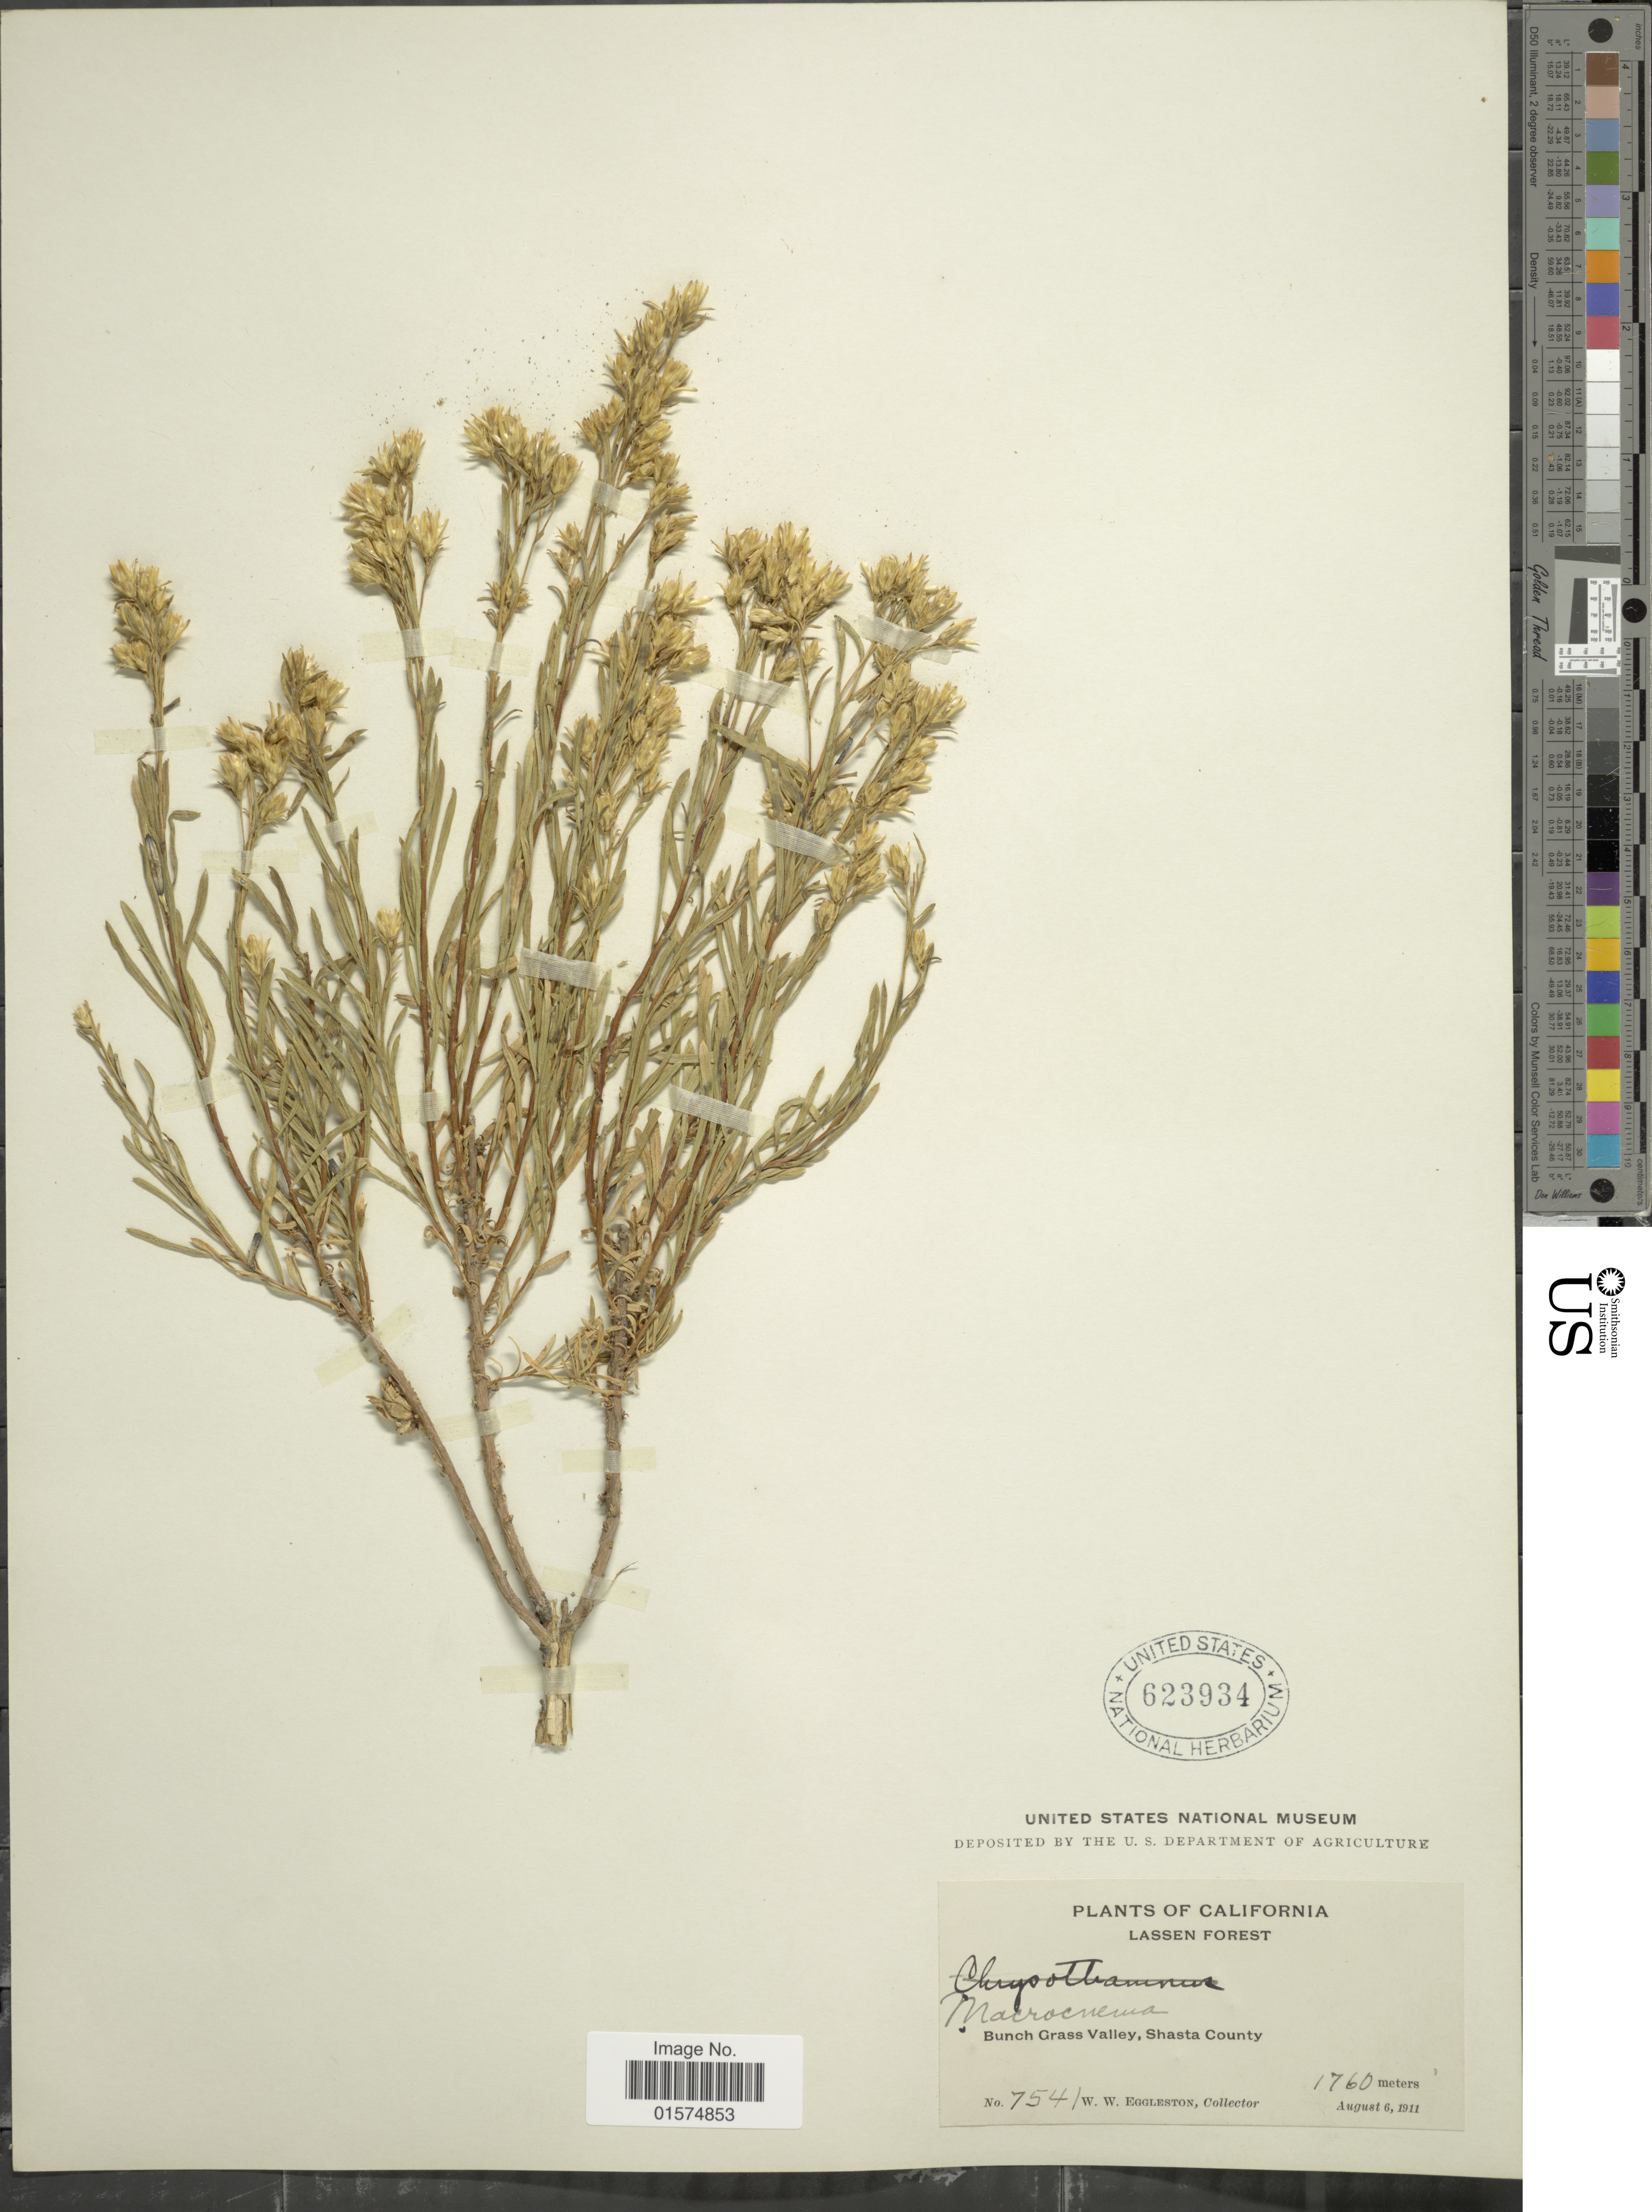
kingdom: Plantae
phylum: Tracheophyta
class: Magnoliopsida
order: Asterales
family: Asteraceae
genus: Ericameria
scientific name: Ericameria bloomeri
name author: (A. Gray) J.F. Macbr.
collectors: W. W. Eggleston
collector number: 7541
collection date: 1911-08-06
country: United States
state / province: California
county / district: Shasta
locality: Lassen Forest. Bunch Grass Valley, Shasta County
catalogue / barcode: US 623934